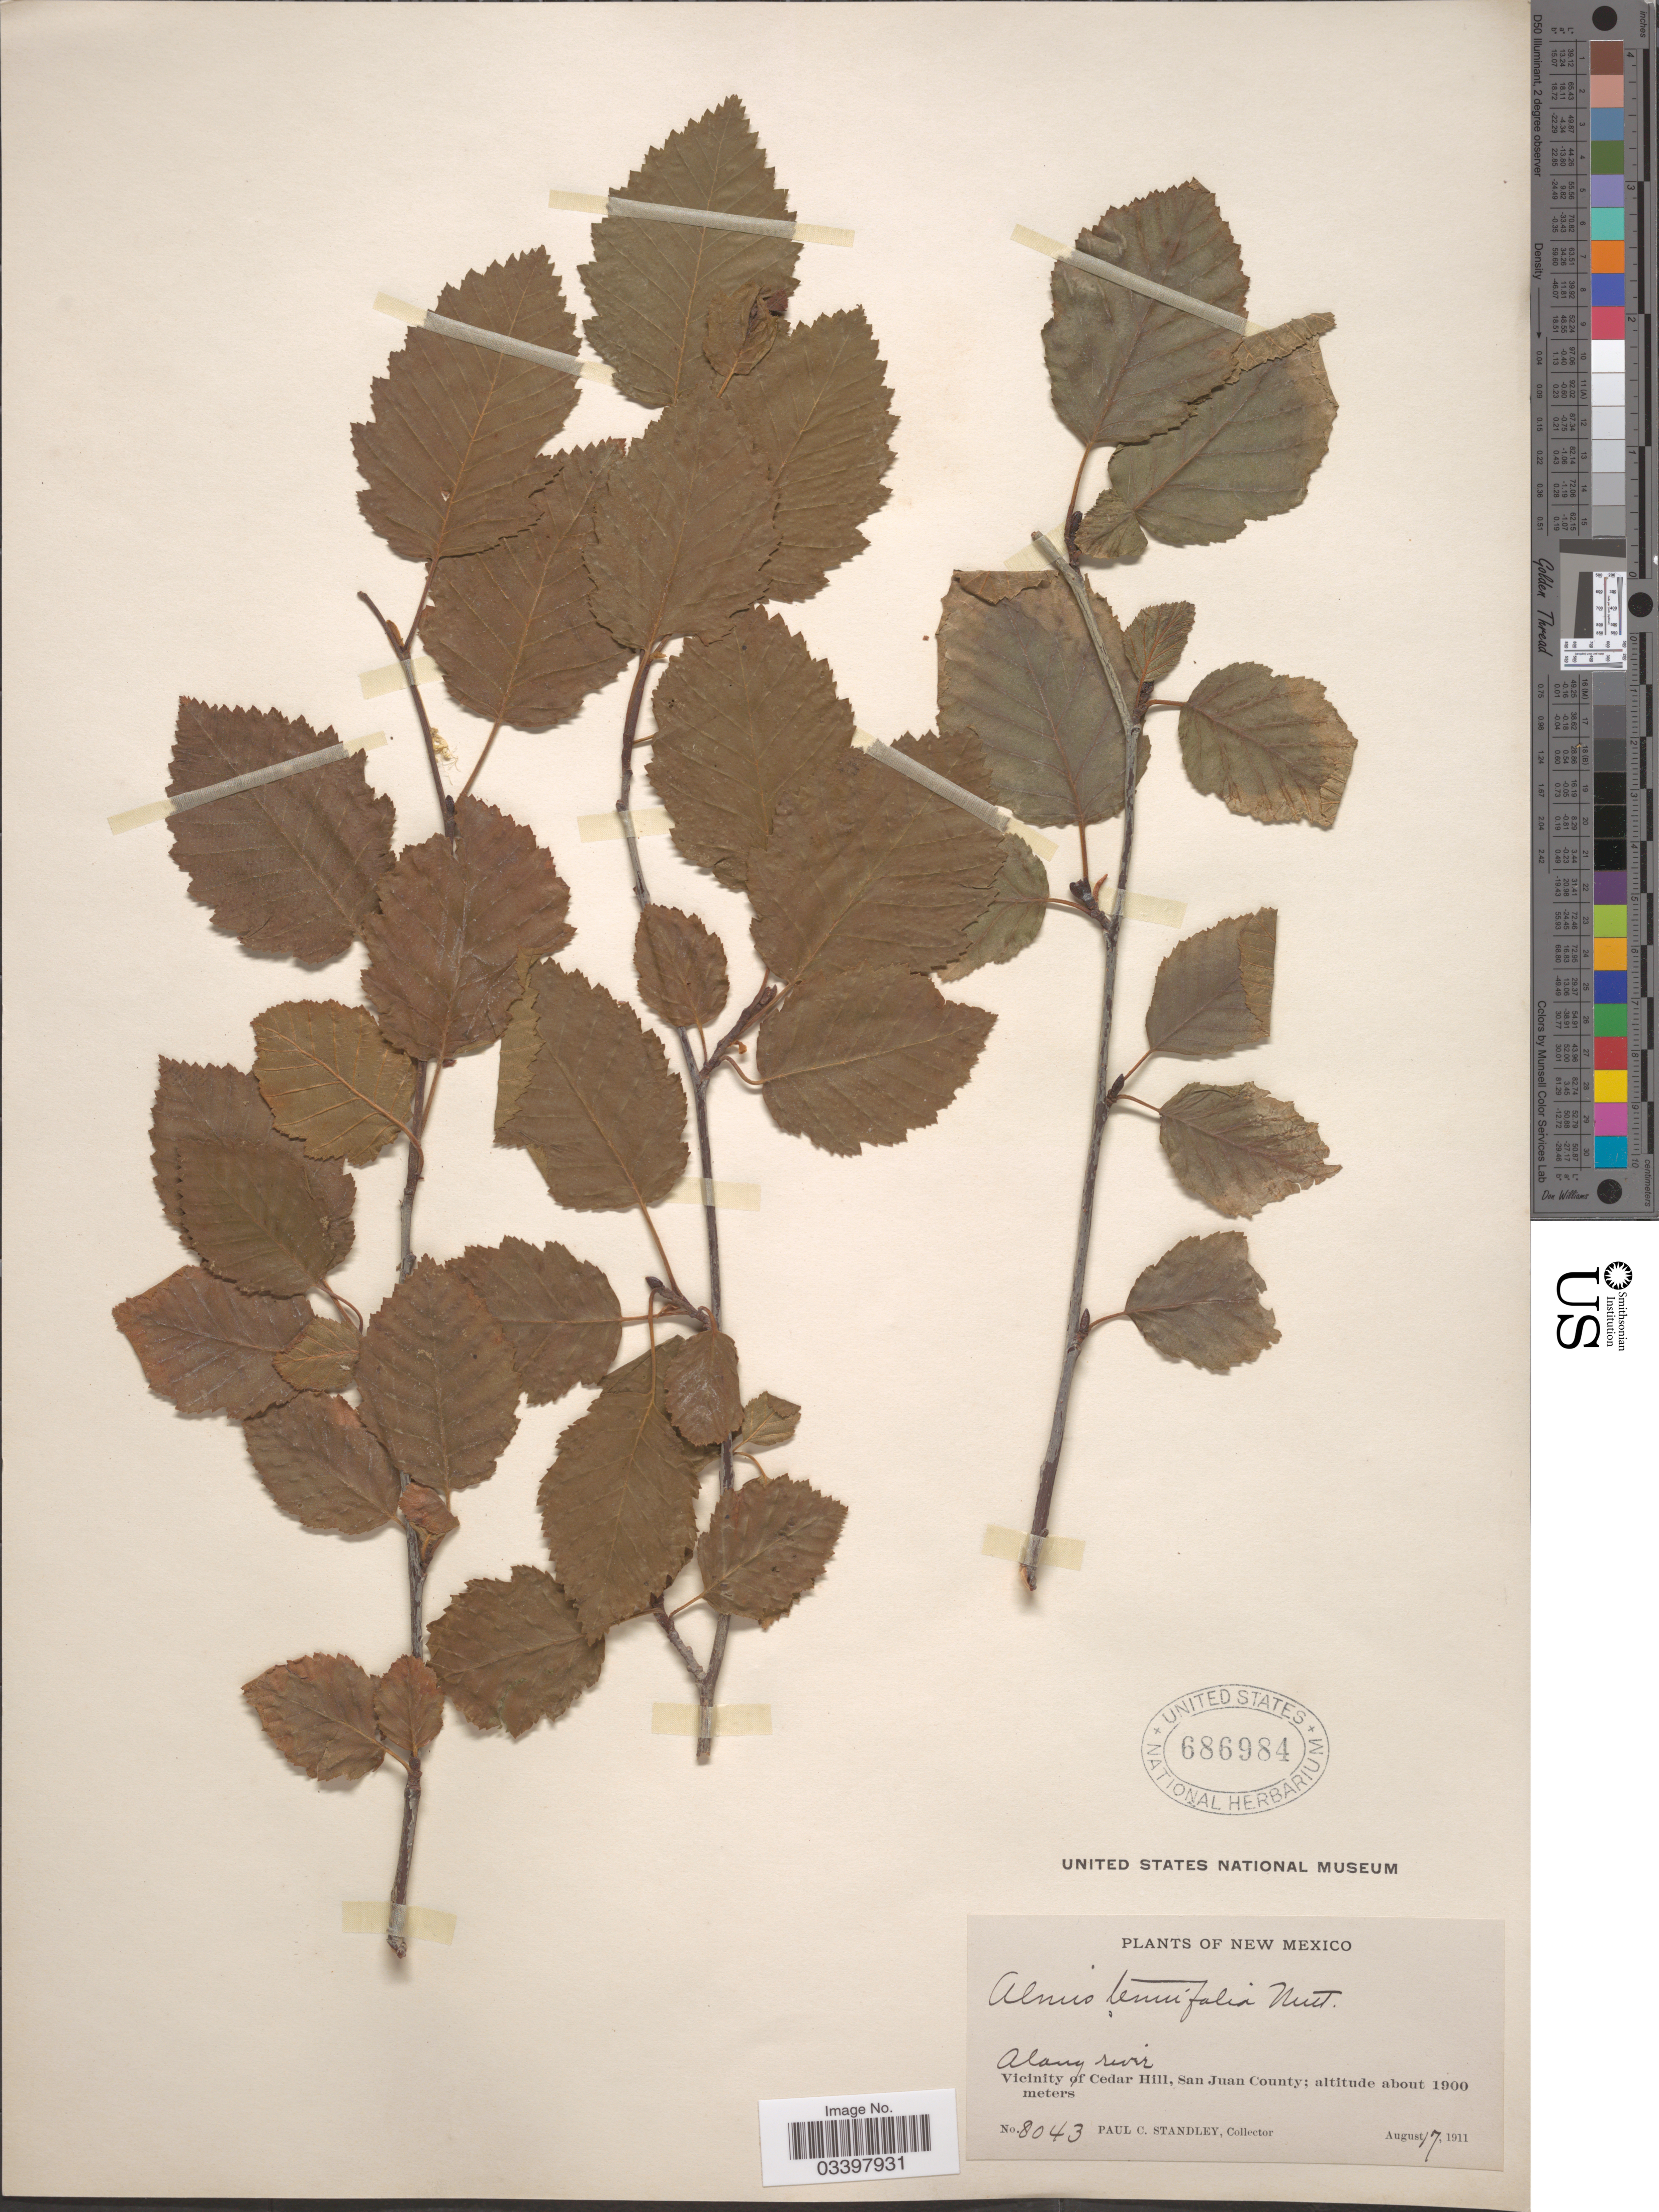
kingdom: Plantae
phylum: Tracheophyta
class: Magnoliopsida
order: Fagales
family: Betulaceae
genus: Alnus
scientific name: Alnus incana subsp. tenuifolia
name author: (Nutt.) Breitung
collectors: P. C. Standley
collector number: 8043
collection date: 1911-08-17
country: United States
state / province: New Mexico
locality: Along river. Vicinity of Cedar Hill, San Juan County.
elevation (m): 1900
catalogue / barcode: US 686984